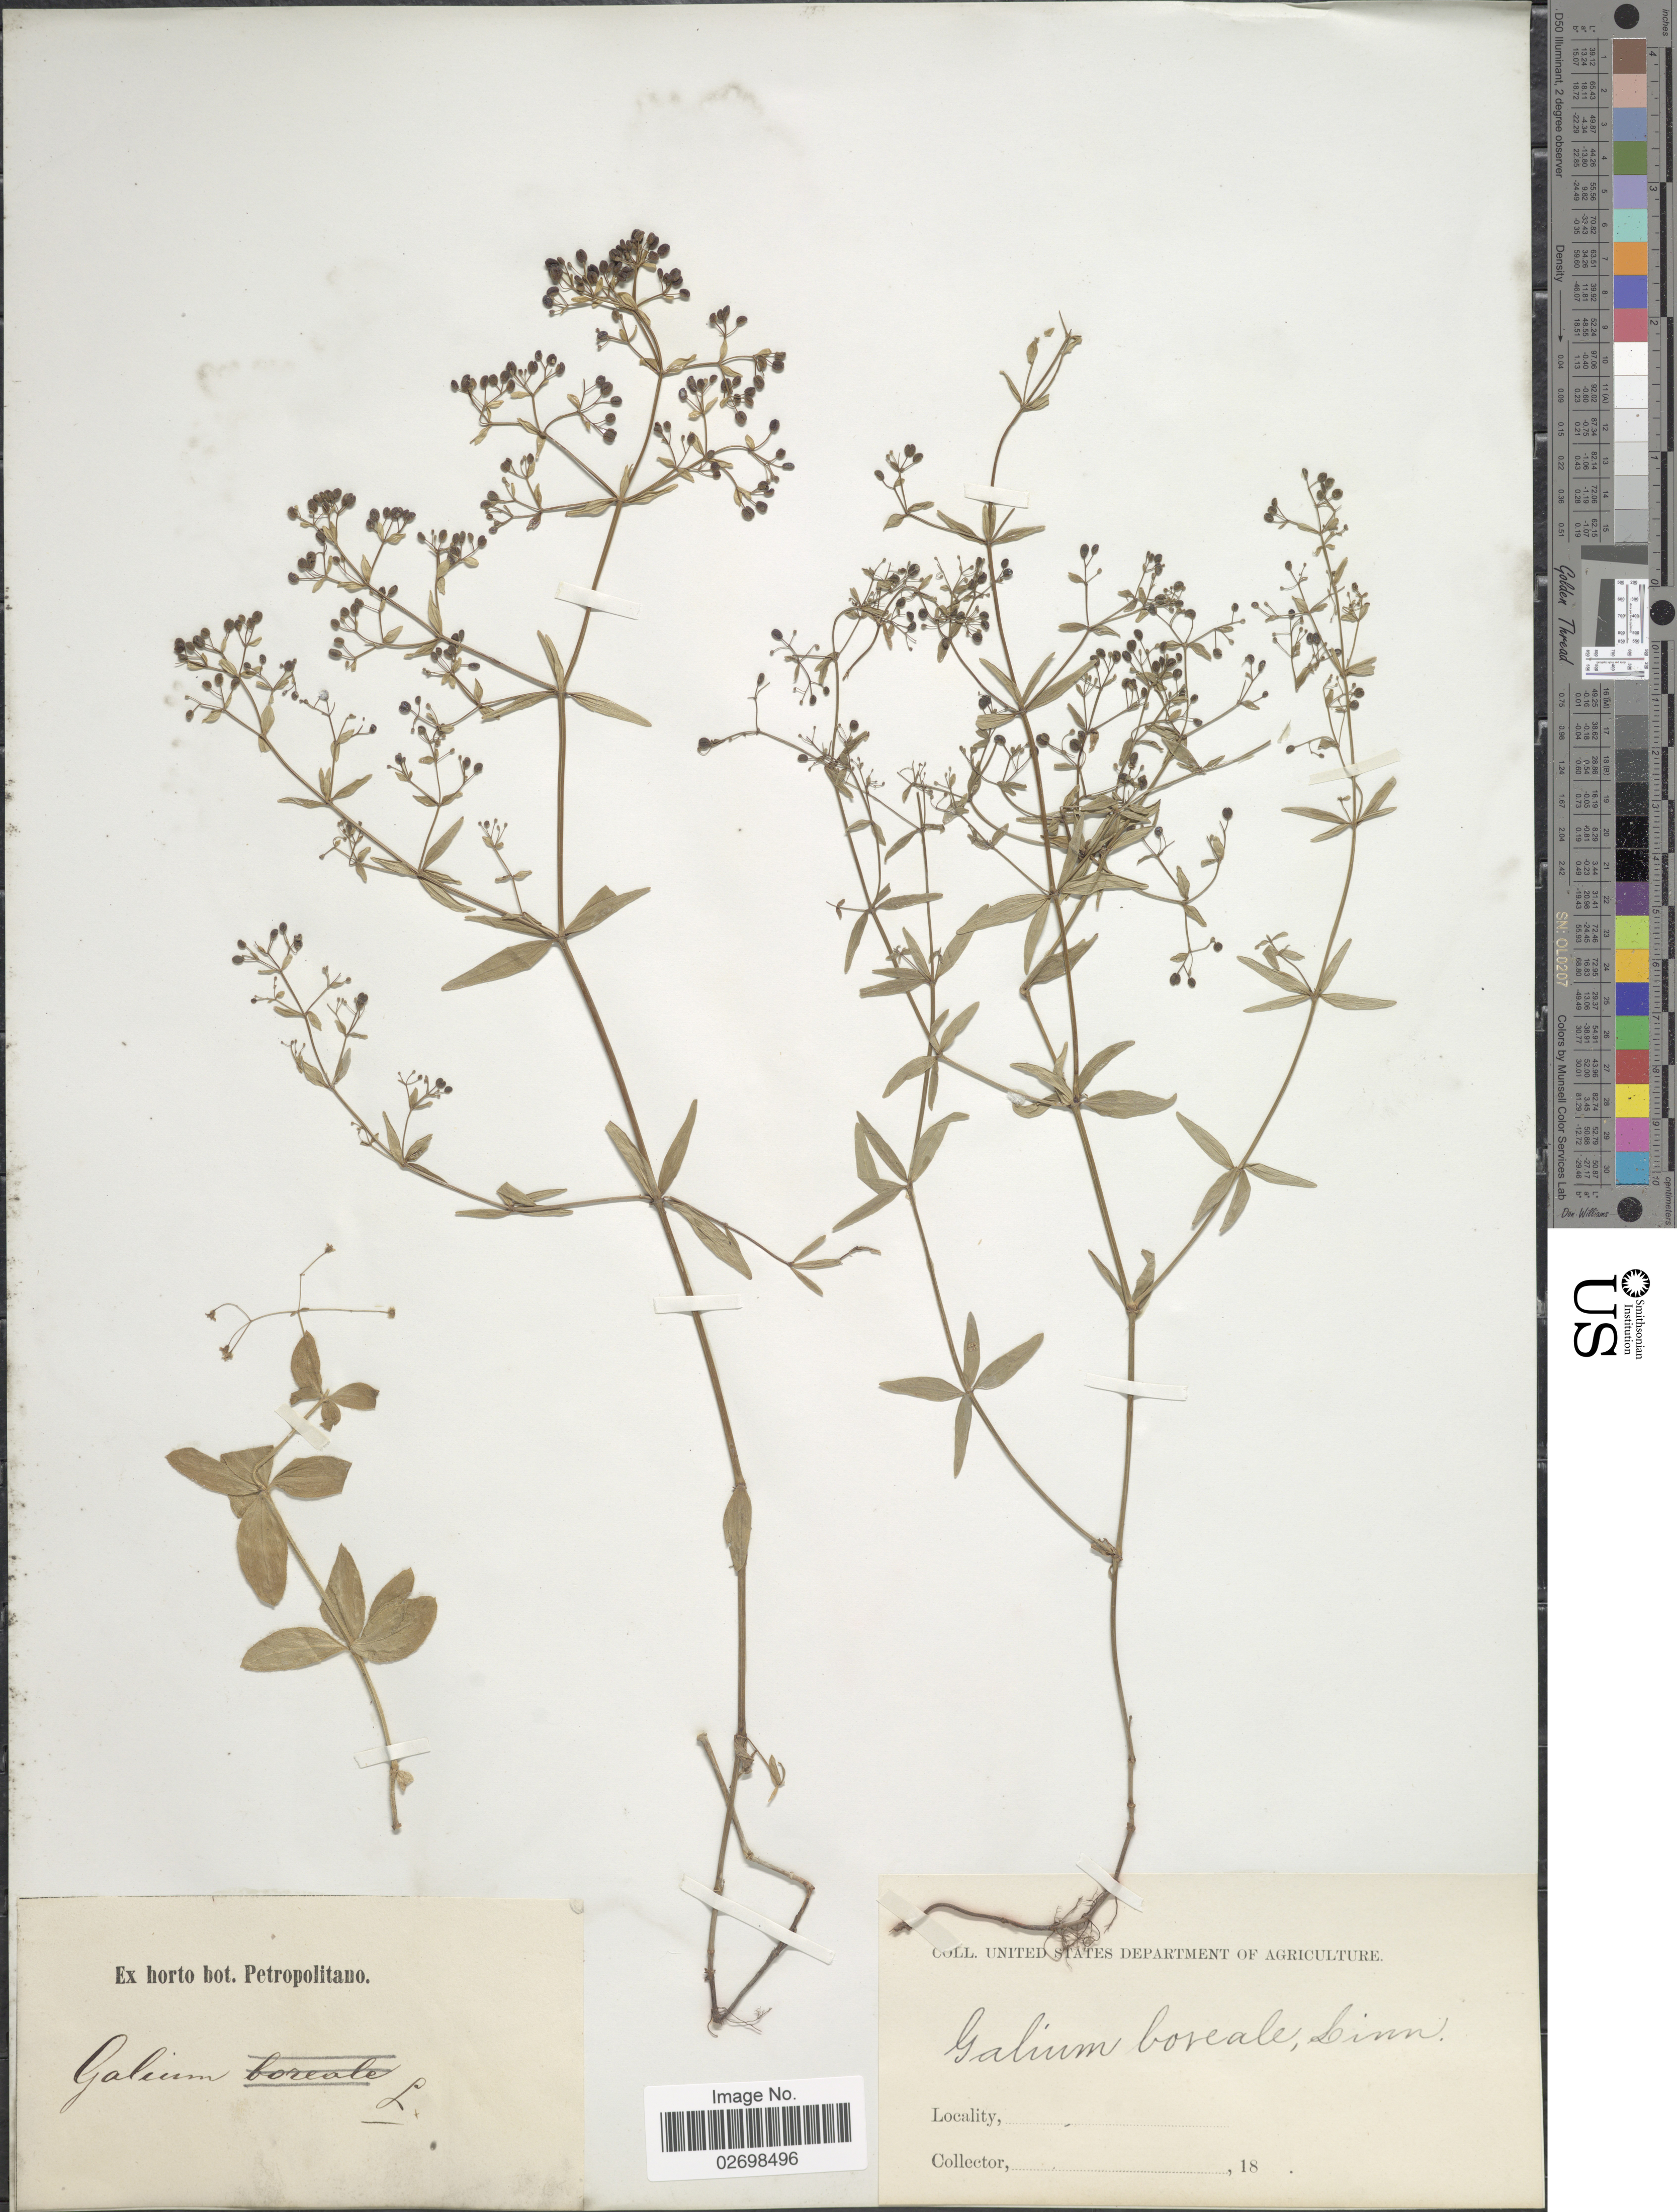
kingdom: Plantae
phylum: Tracheophyta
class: Magnoliopsida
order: Gentianales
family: Rubiaceae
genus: Galium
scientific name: Galium boreale L.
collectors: ex Horto Bot. Petropolitano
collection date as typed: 18